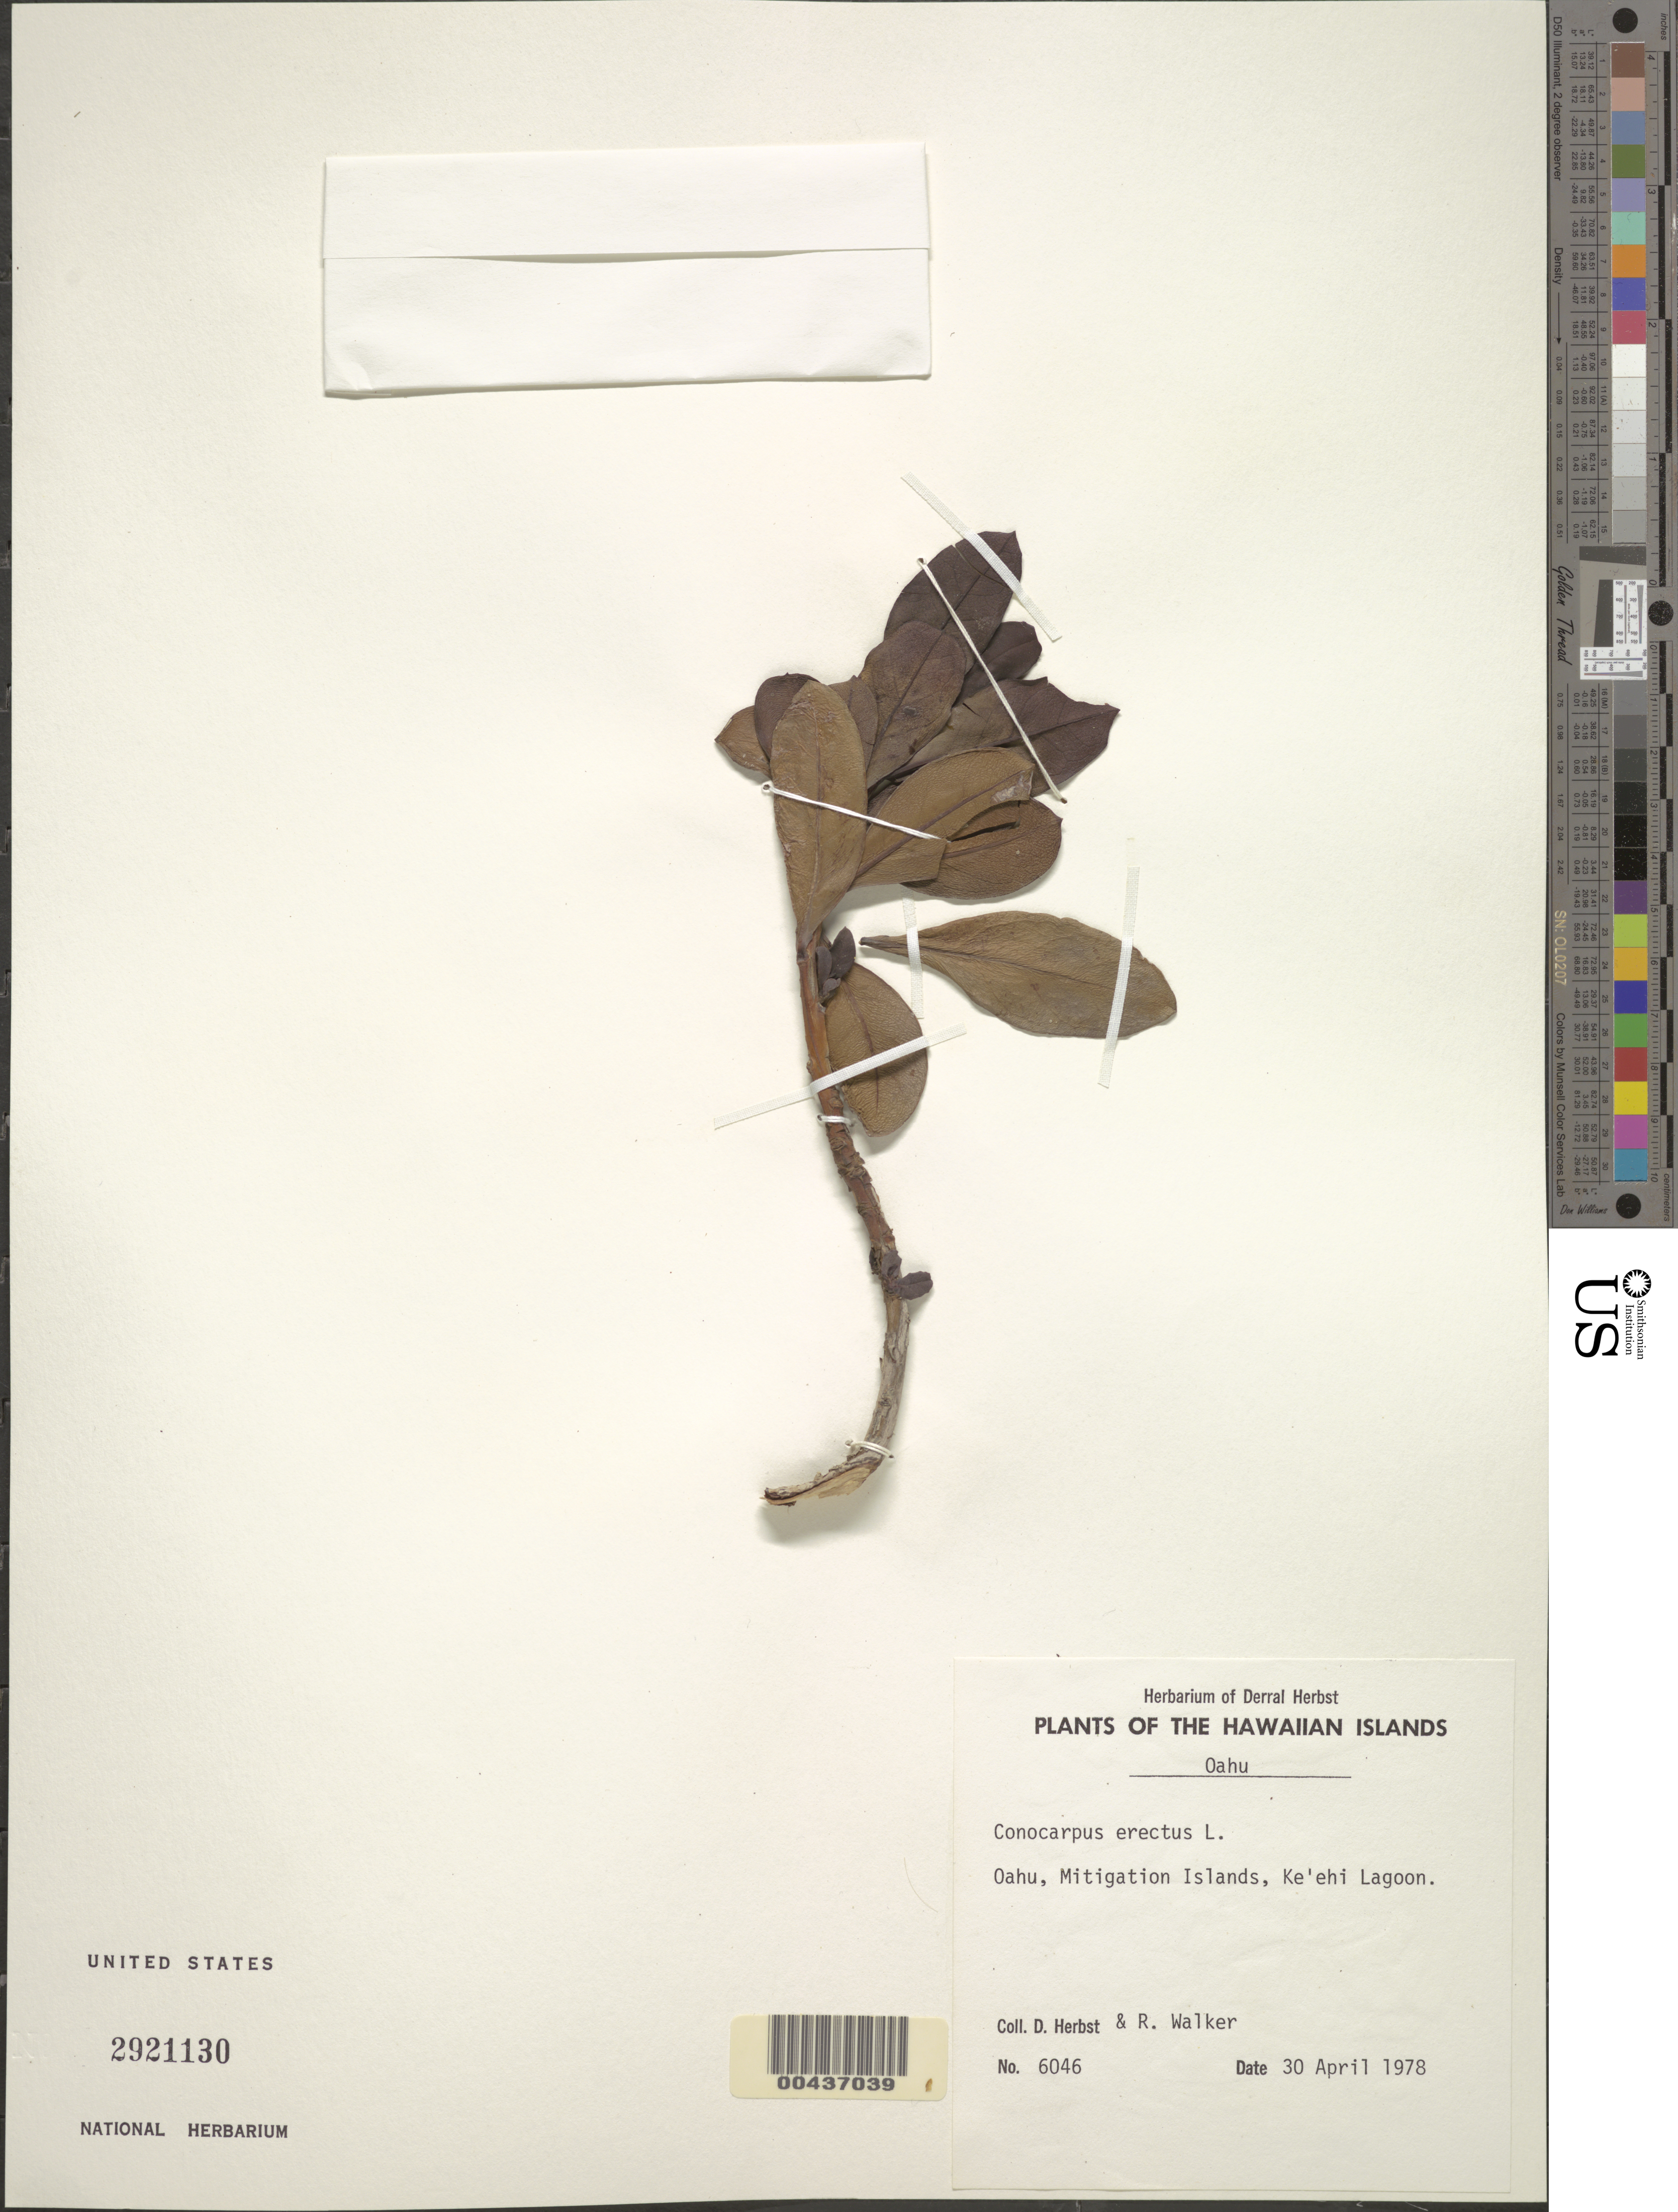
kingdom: Plantae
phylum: Tracheophyta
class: Magnoliopsida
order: Myrtales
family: Combretaceae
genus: Conocarpus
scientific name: Conocarpus erectus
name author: L.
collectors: D. R. Herbst & R. Walker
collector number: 6046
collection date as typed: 30 Apr 1978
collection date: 1978-04-30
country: United States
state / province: Hawaii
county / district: Honolulu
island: Oahu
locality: Mitigation Islands, Ke'ehi Lagoon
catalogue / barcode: US 2921130